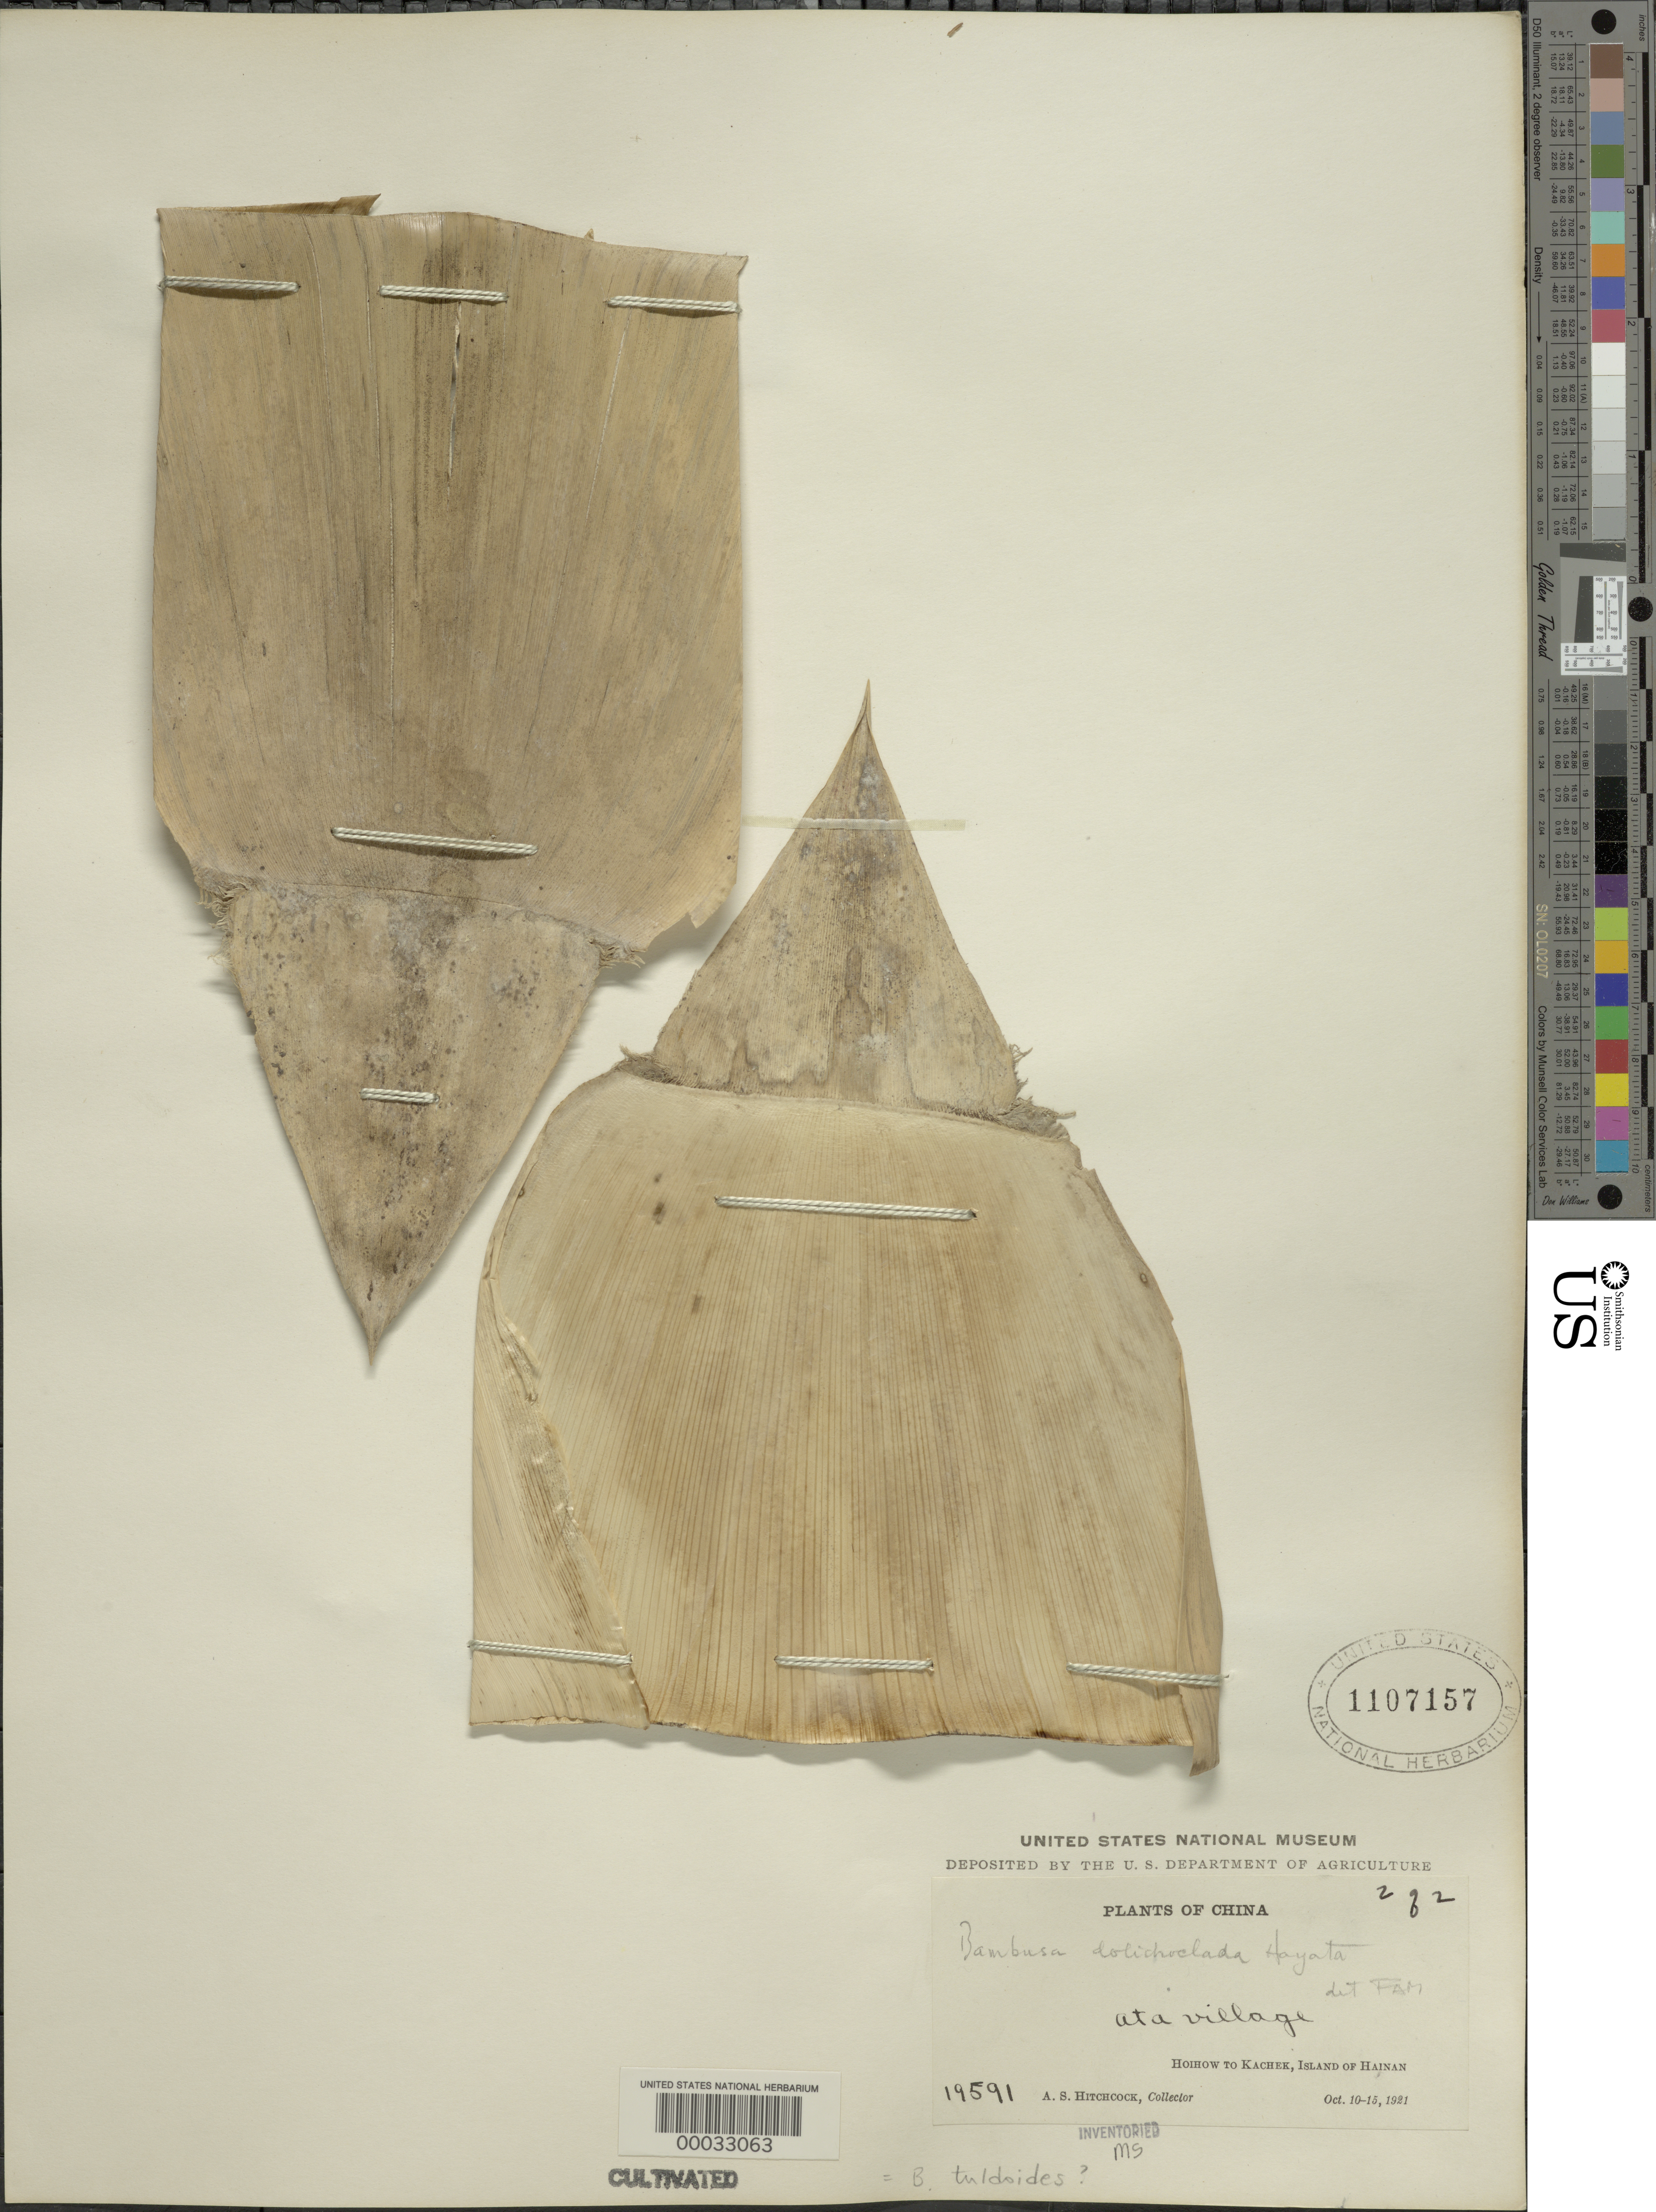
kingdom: Plantae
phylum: Tracheophyta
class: Liliopsida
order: Poales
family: Poaceae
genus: Bambusa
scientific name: Bambusa tuldoides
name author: Munro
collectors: A. S. Hitchcock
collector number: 19591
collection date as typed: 10 Oct 1921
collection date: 1921-10-10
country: China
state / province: Hainan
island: Hainan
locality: Hoinow, kachek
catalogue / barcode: US 1107157